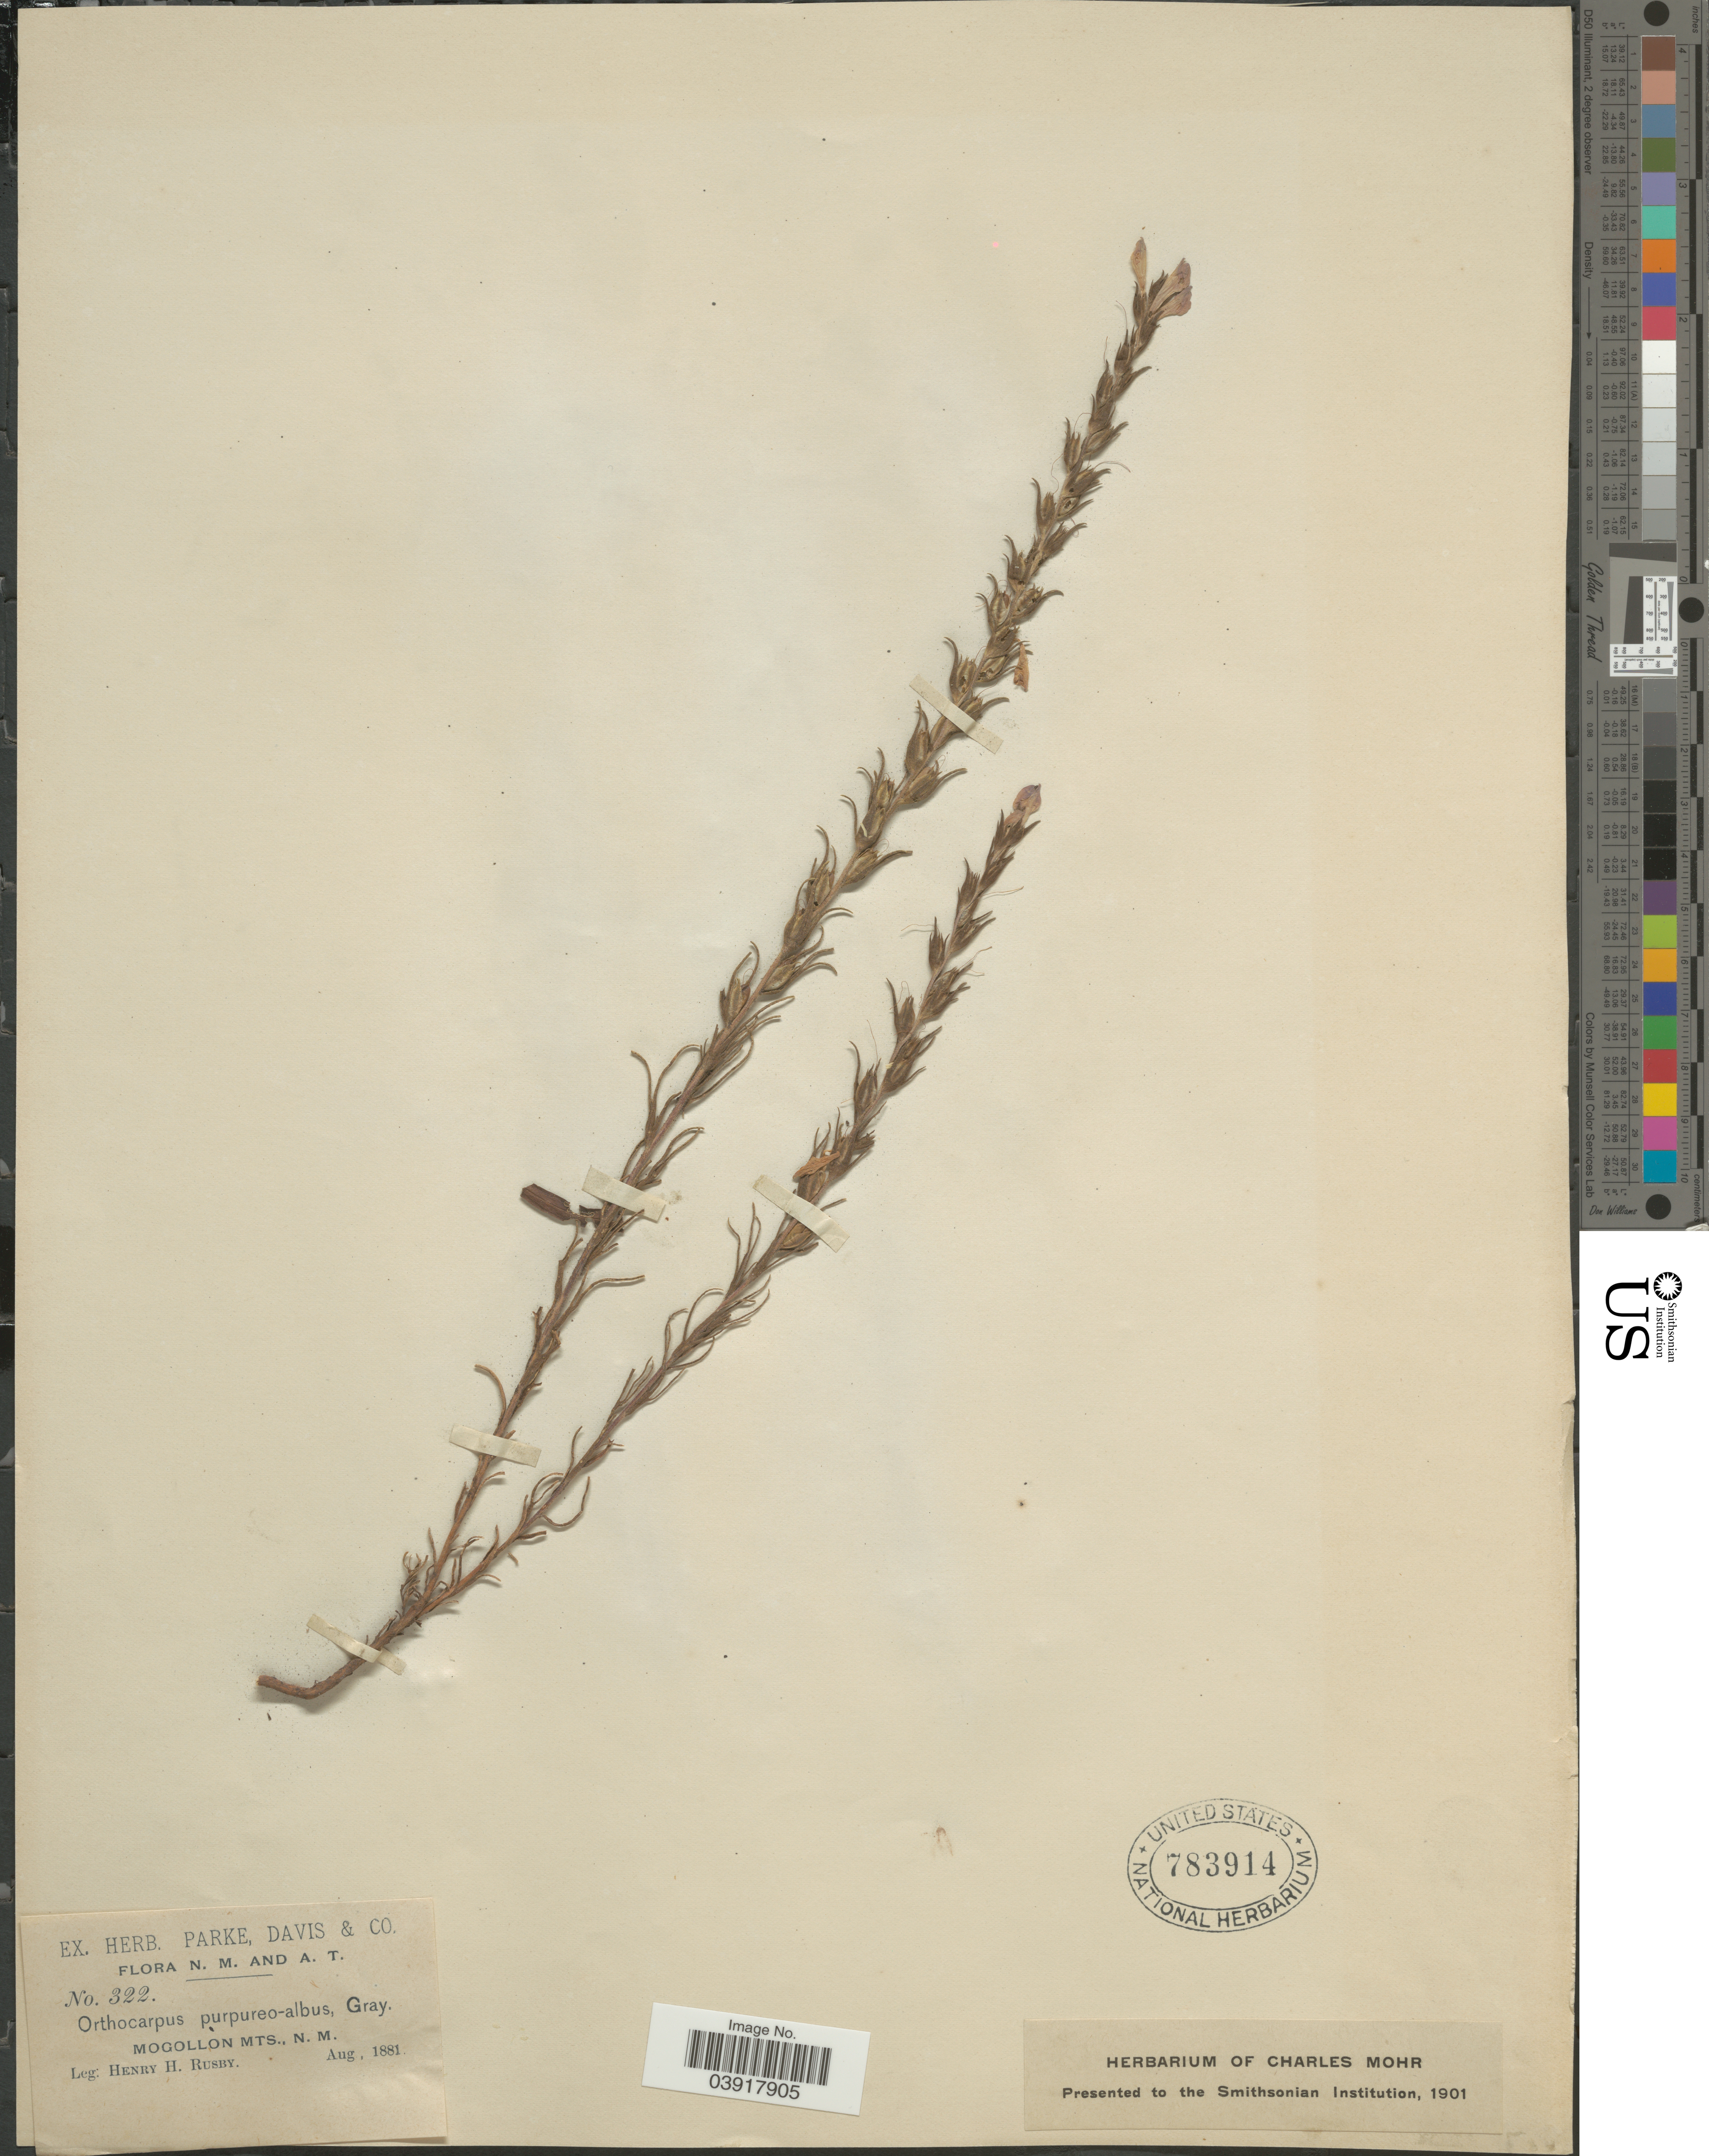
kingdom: Plantae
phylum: Tracheophyta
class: Magnoliopsida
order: Lamiales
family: Orobanchaceae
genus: Orthocarpus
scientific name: Orthocarpus purpureo-albus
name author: A. Gray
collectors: H. H. Rusby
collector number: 322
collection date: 1881-08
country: United States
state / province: New Mexico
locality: Mogollon Mts.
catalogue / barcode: US 783914